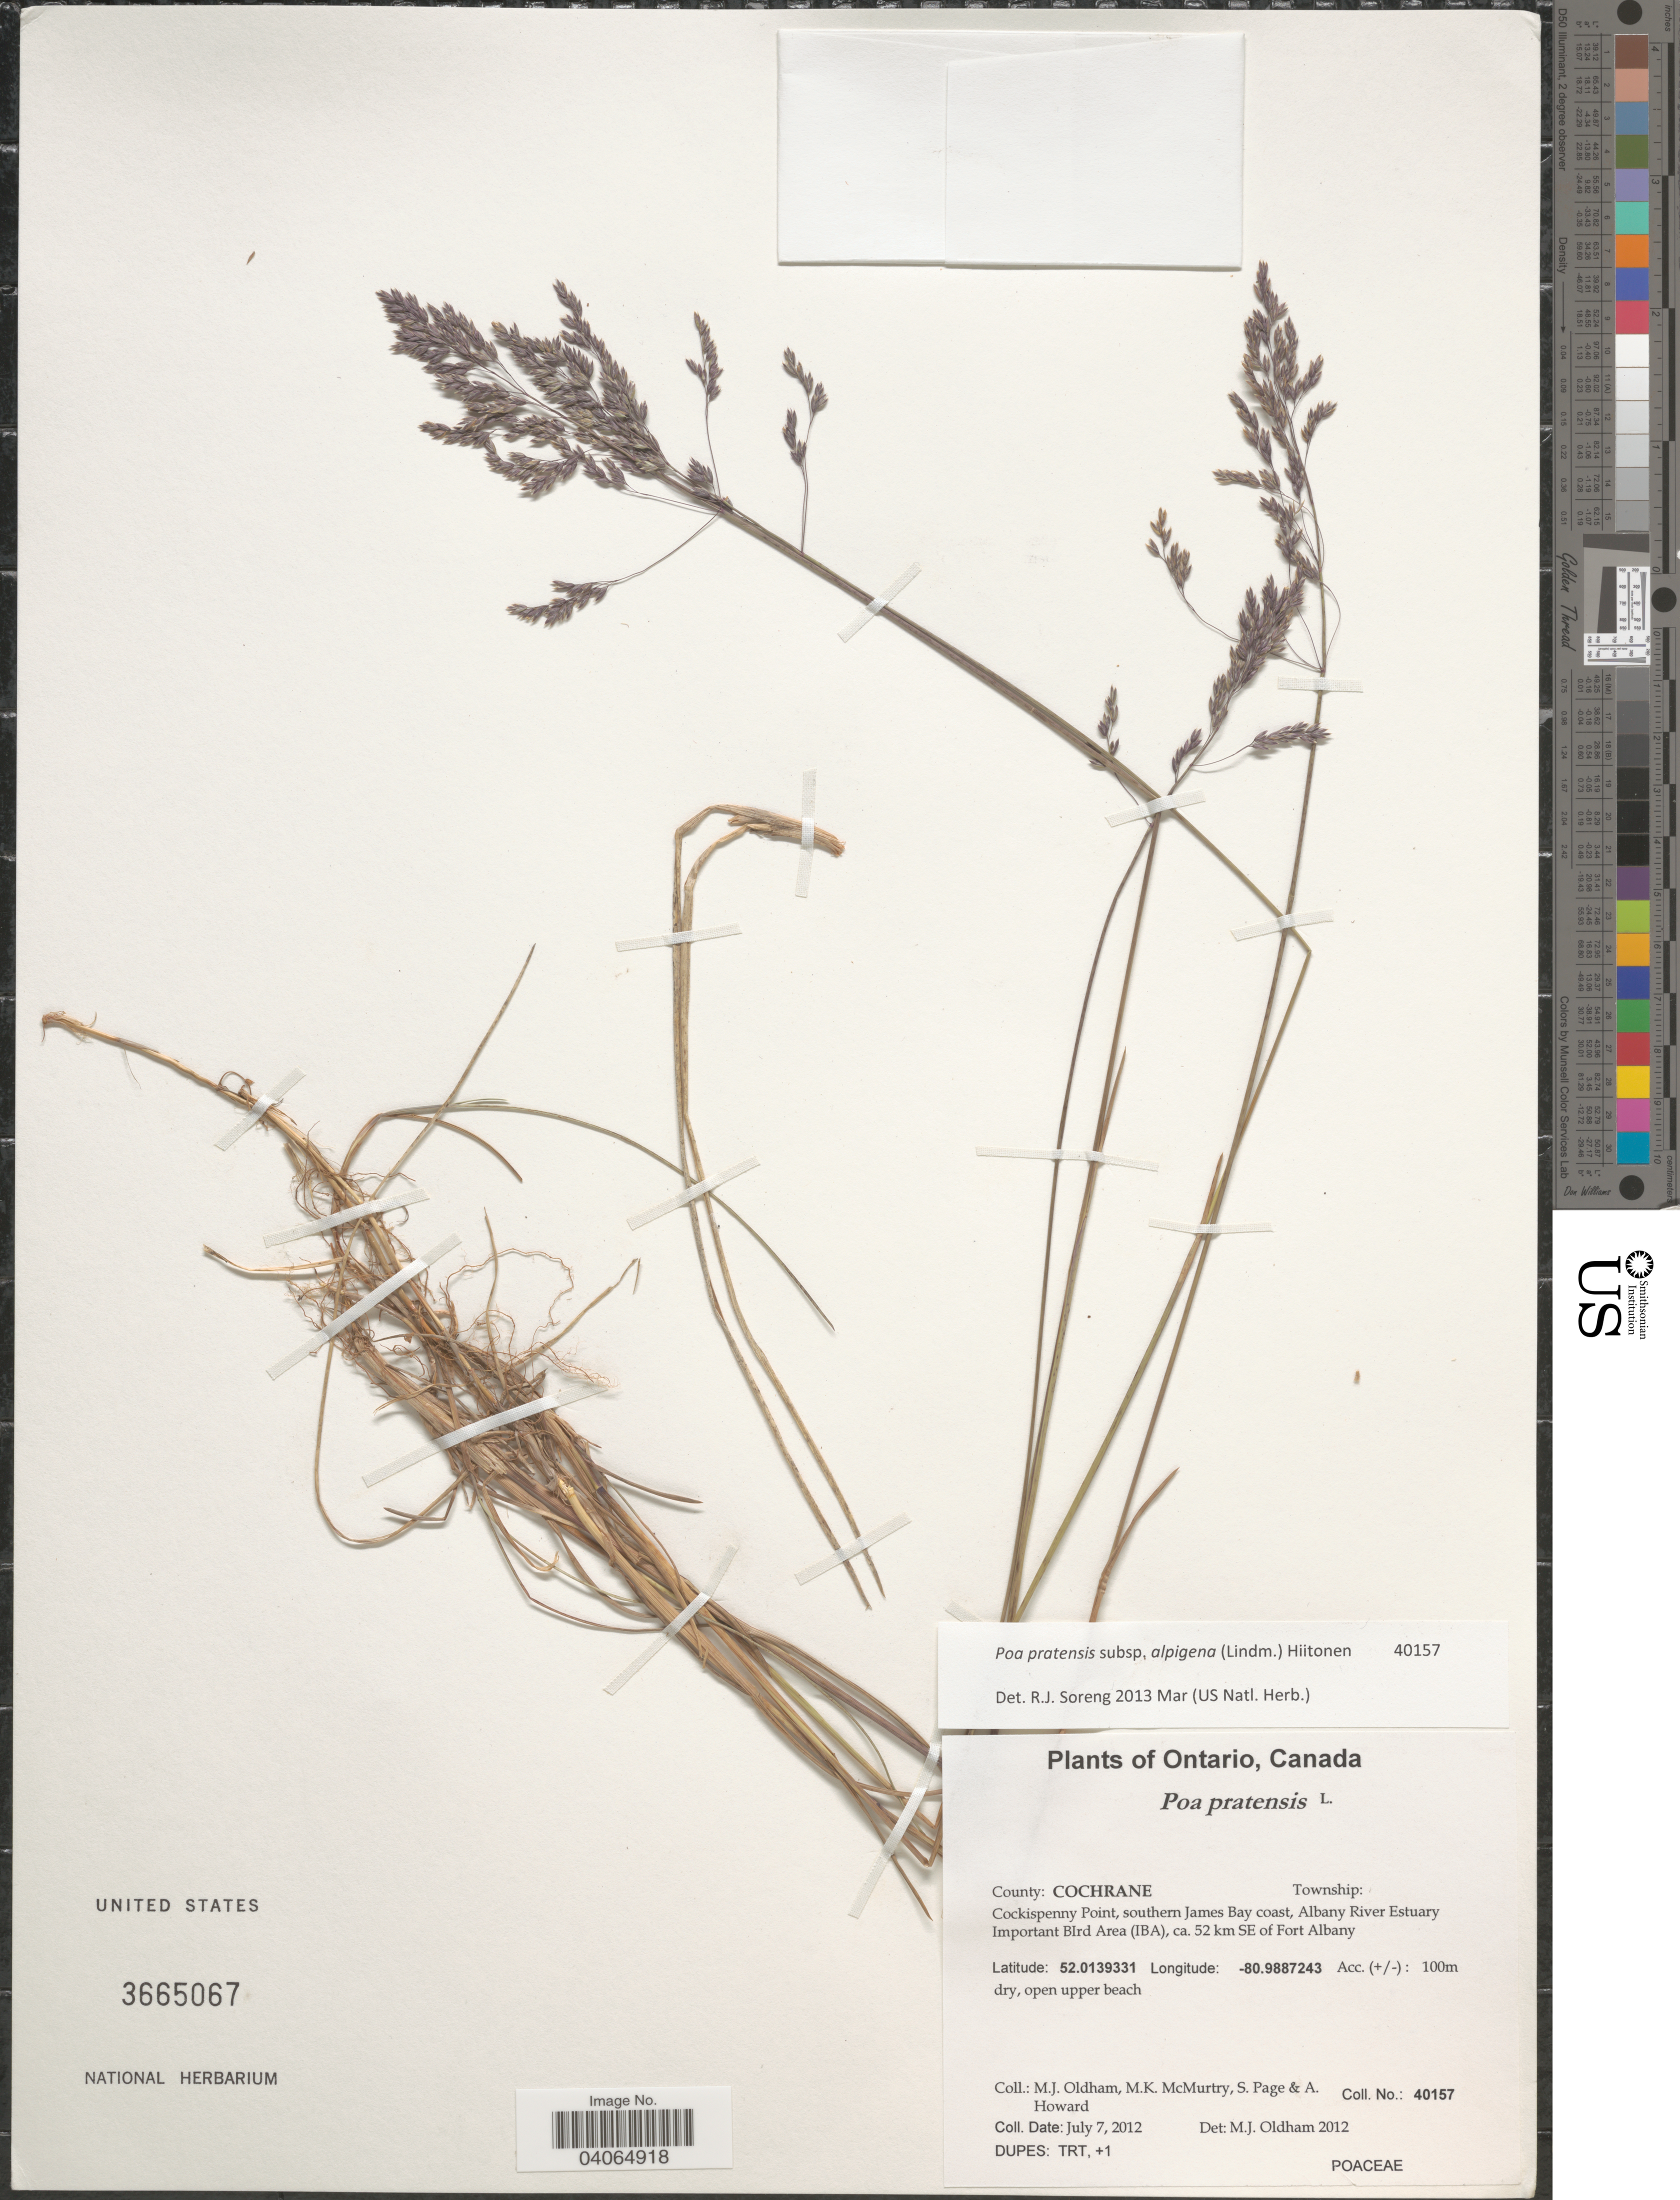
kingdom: Plantae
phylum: Tracheophyta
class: Liliopsida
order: Poales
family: Poaceae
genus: Poa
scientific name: Poa pratensis subsp. alpigena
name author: (Lindm.) Hiitonen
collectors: M. Oldham, M. McMurtry, -. Page & A. Howard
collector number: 40157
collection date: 2012-07-07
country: Canada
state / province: Ontario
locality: County: Cochrane. Cockispenny Point, southern James Bay coast, Albany River Estuary Important BIrd Area (IBA), ca. 52 km SE of Fort Albany. Dry, open upper beach.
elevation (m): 100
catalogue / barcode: US 3665067